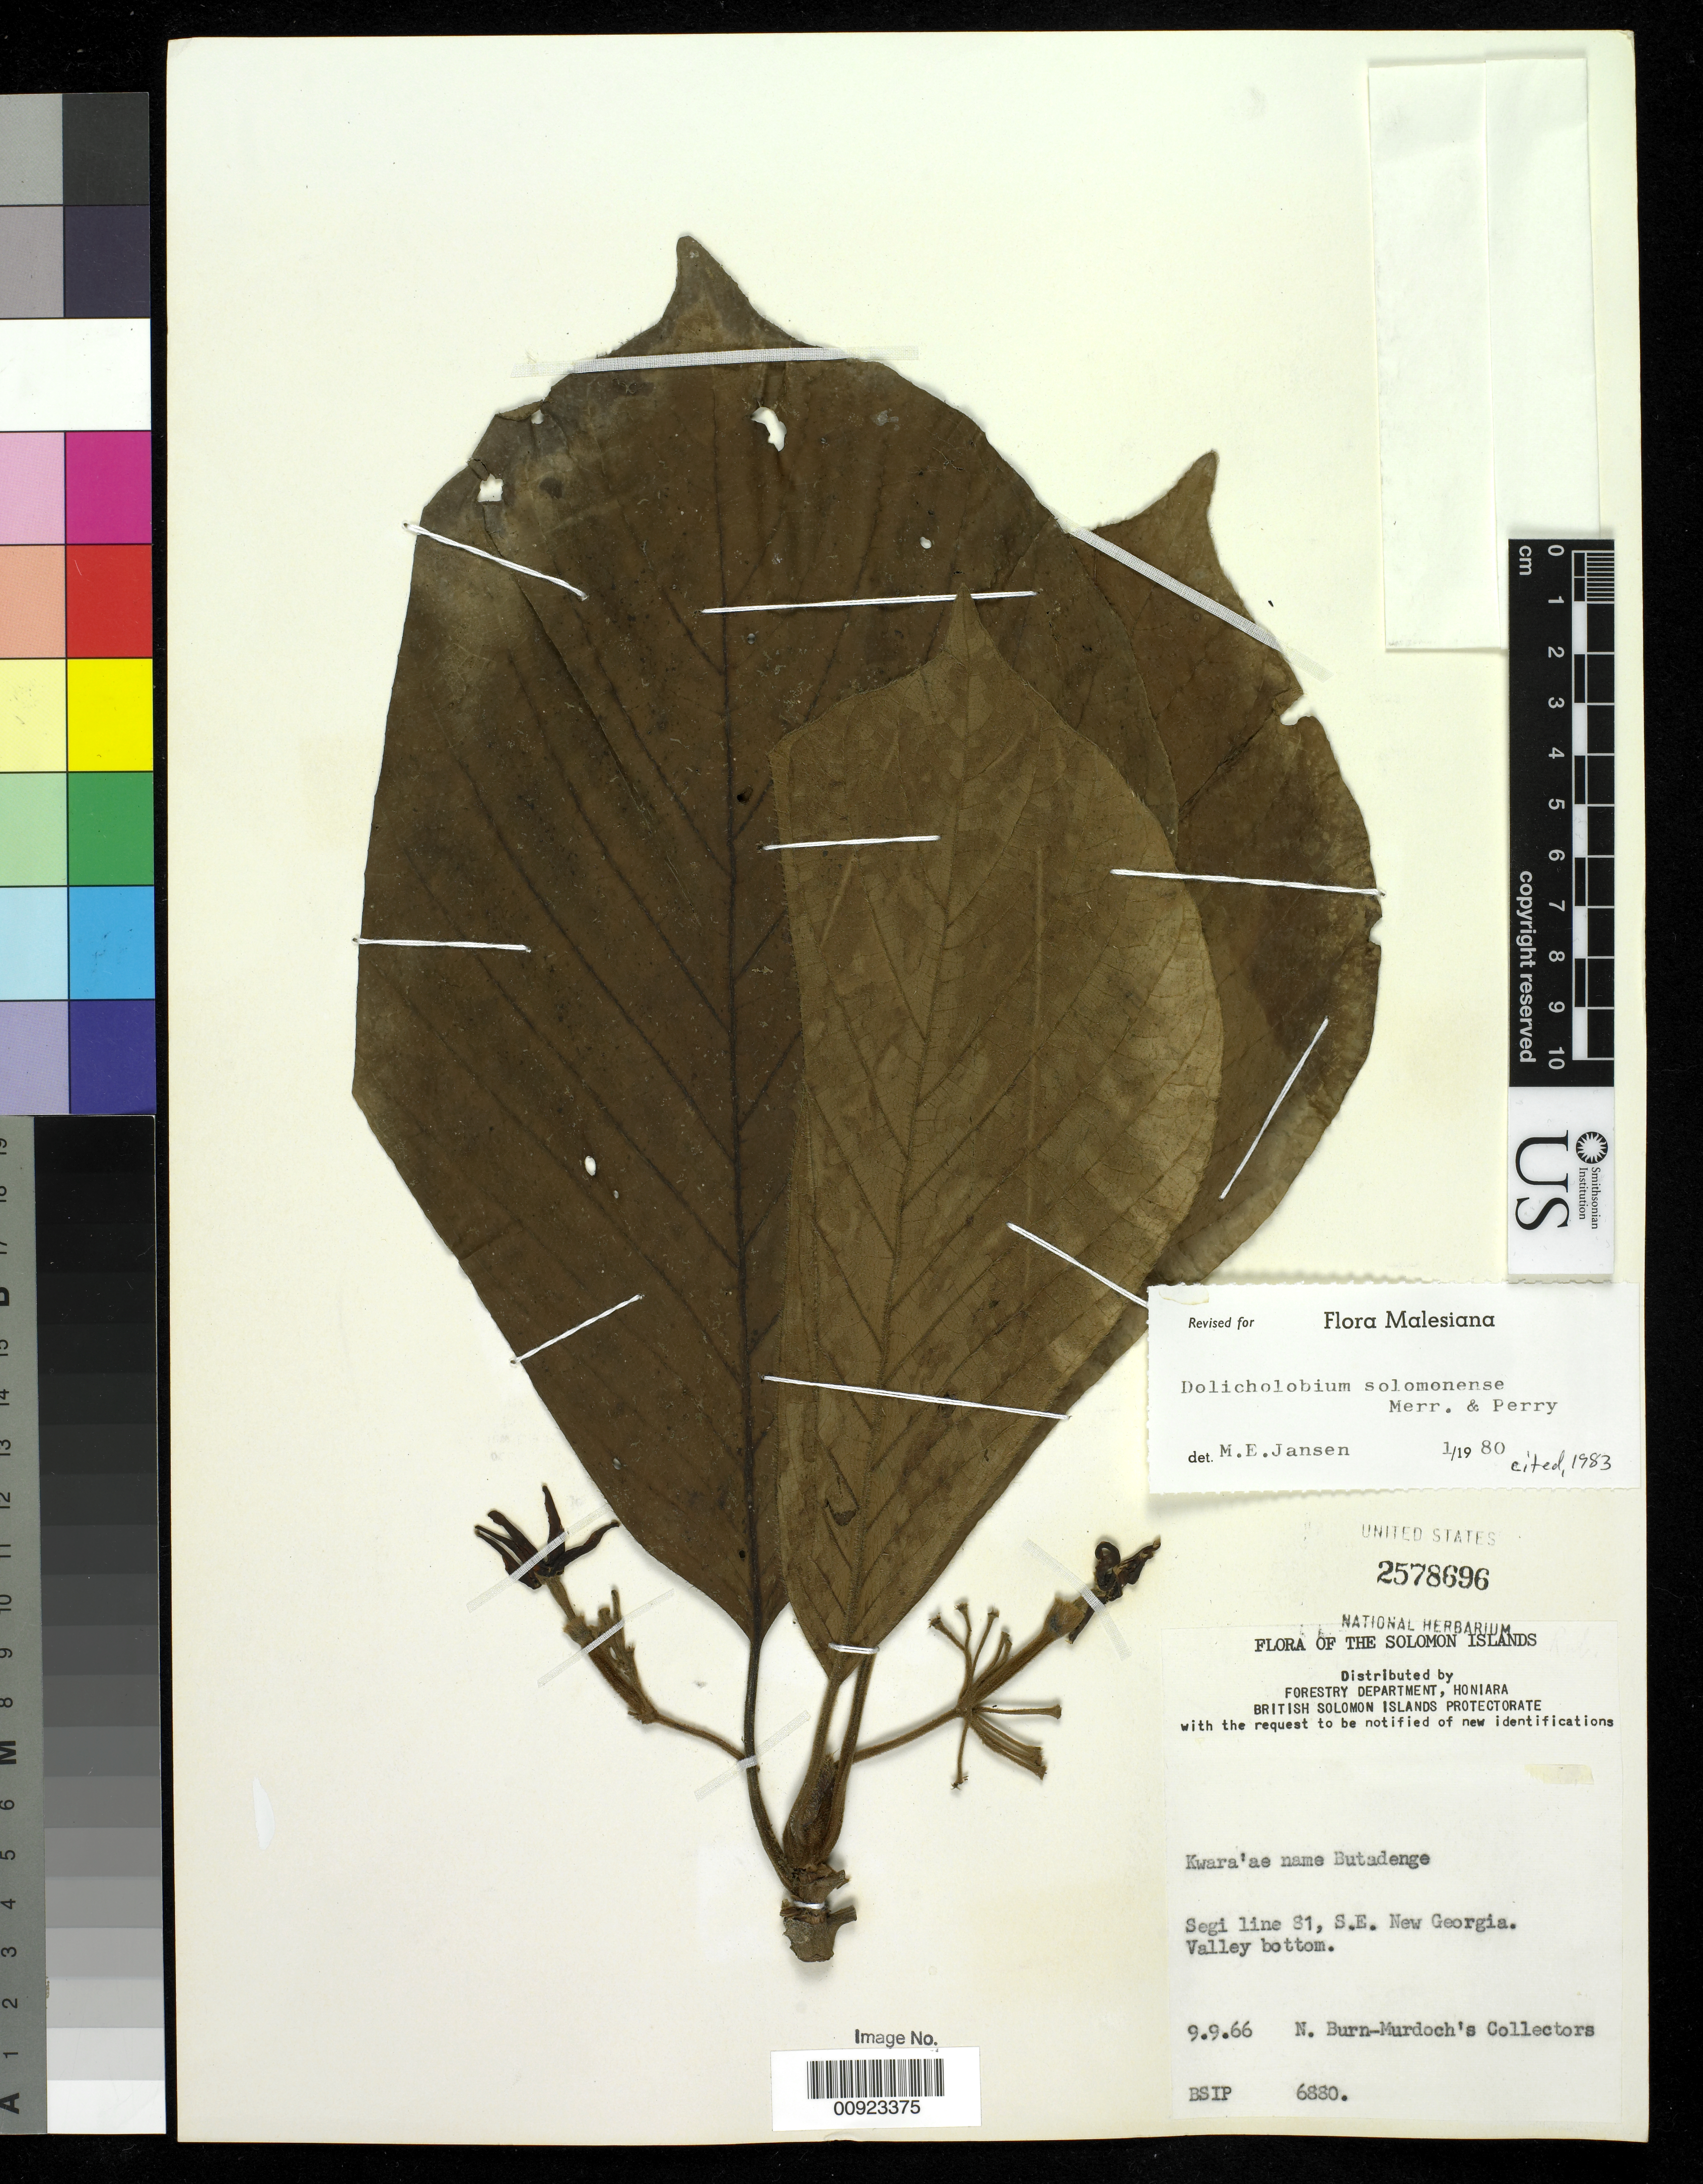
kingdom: Plantae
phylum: Tracheophyta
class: Magnoliopsida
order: Gentianales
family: Rubiaceae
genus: Dolicholobium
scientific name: Dolicholobium solomonense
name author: Merr. & L.M. Perry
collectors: N. Burn-Murdoch's collectors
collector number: BSIP 6880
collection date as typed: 09 Sep 1966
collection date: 1966-09-09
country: Solomon Islands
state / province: Western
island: New Georgia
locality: Segi line 81, SE New Georgia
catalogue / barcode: US 2578696